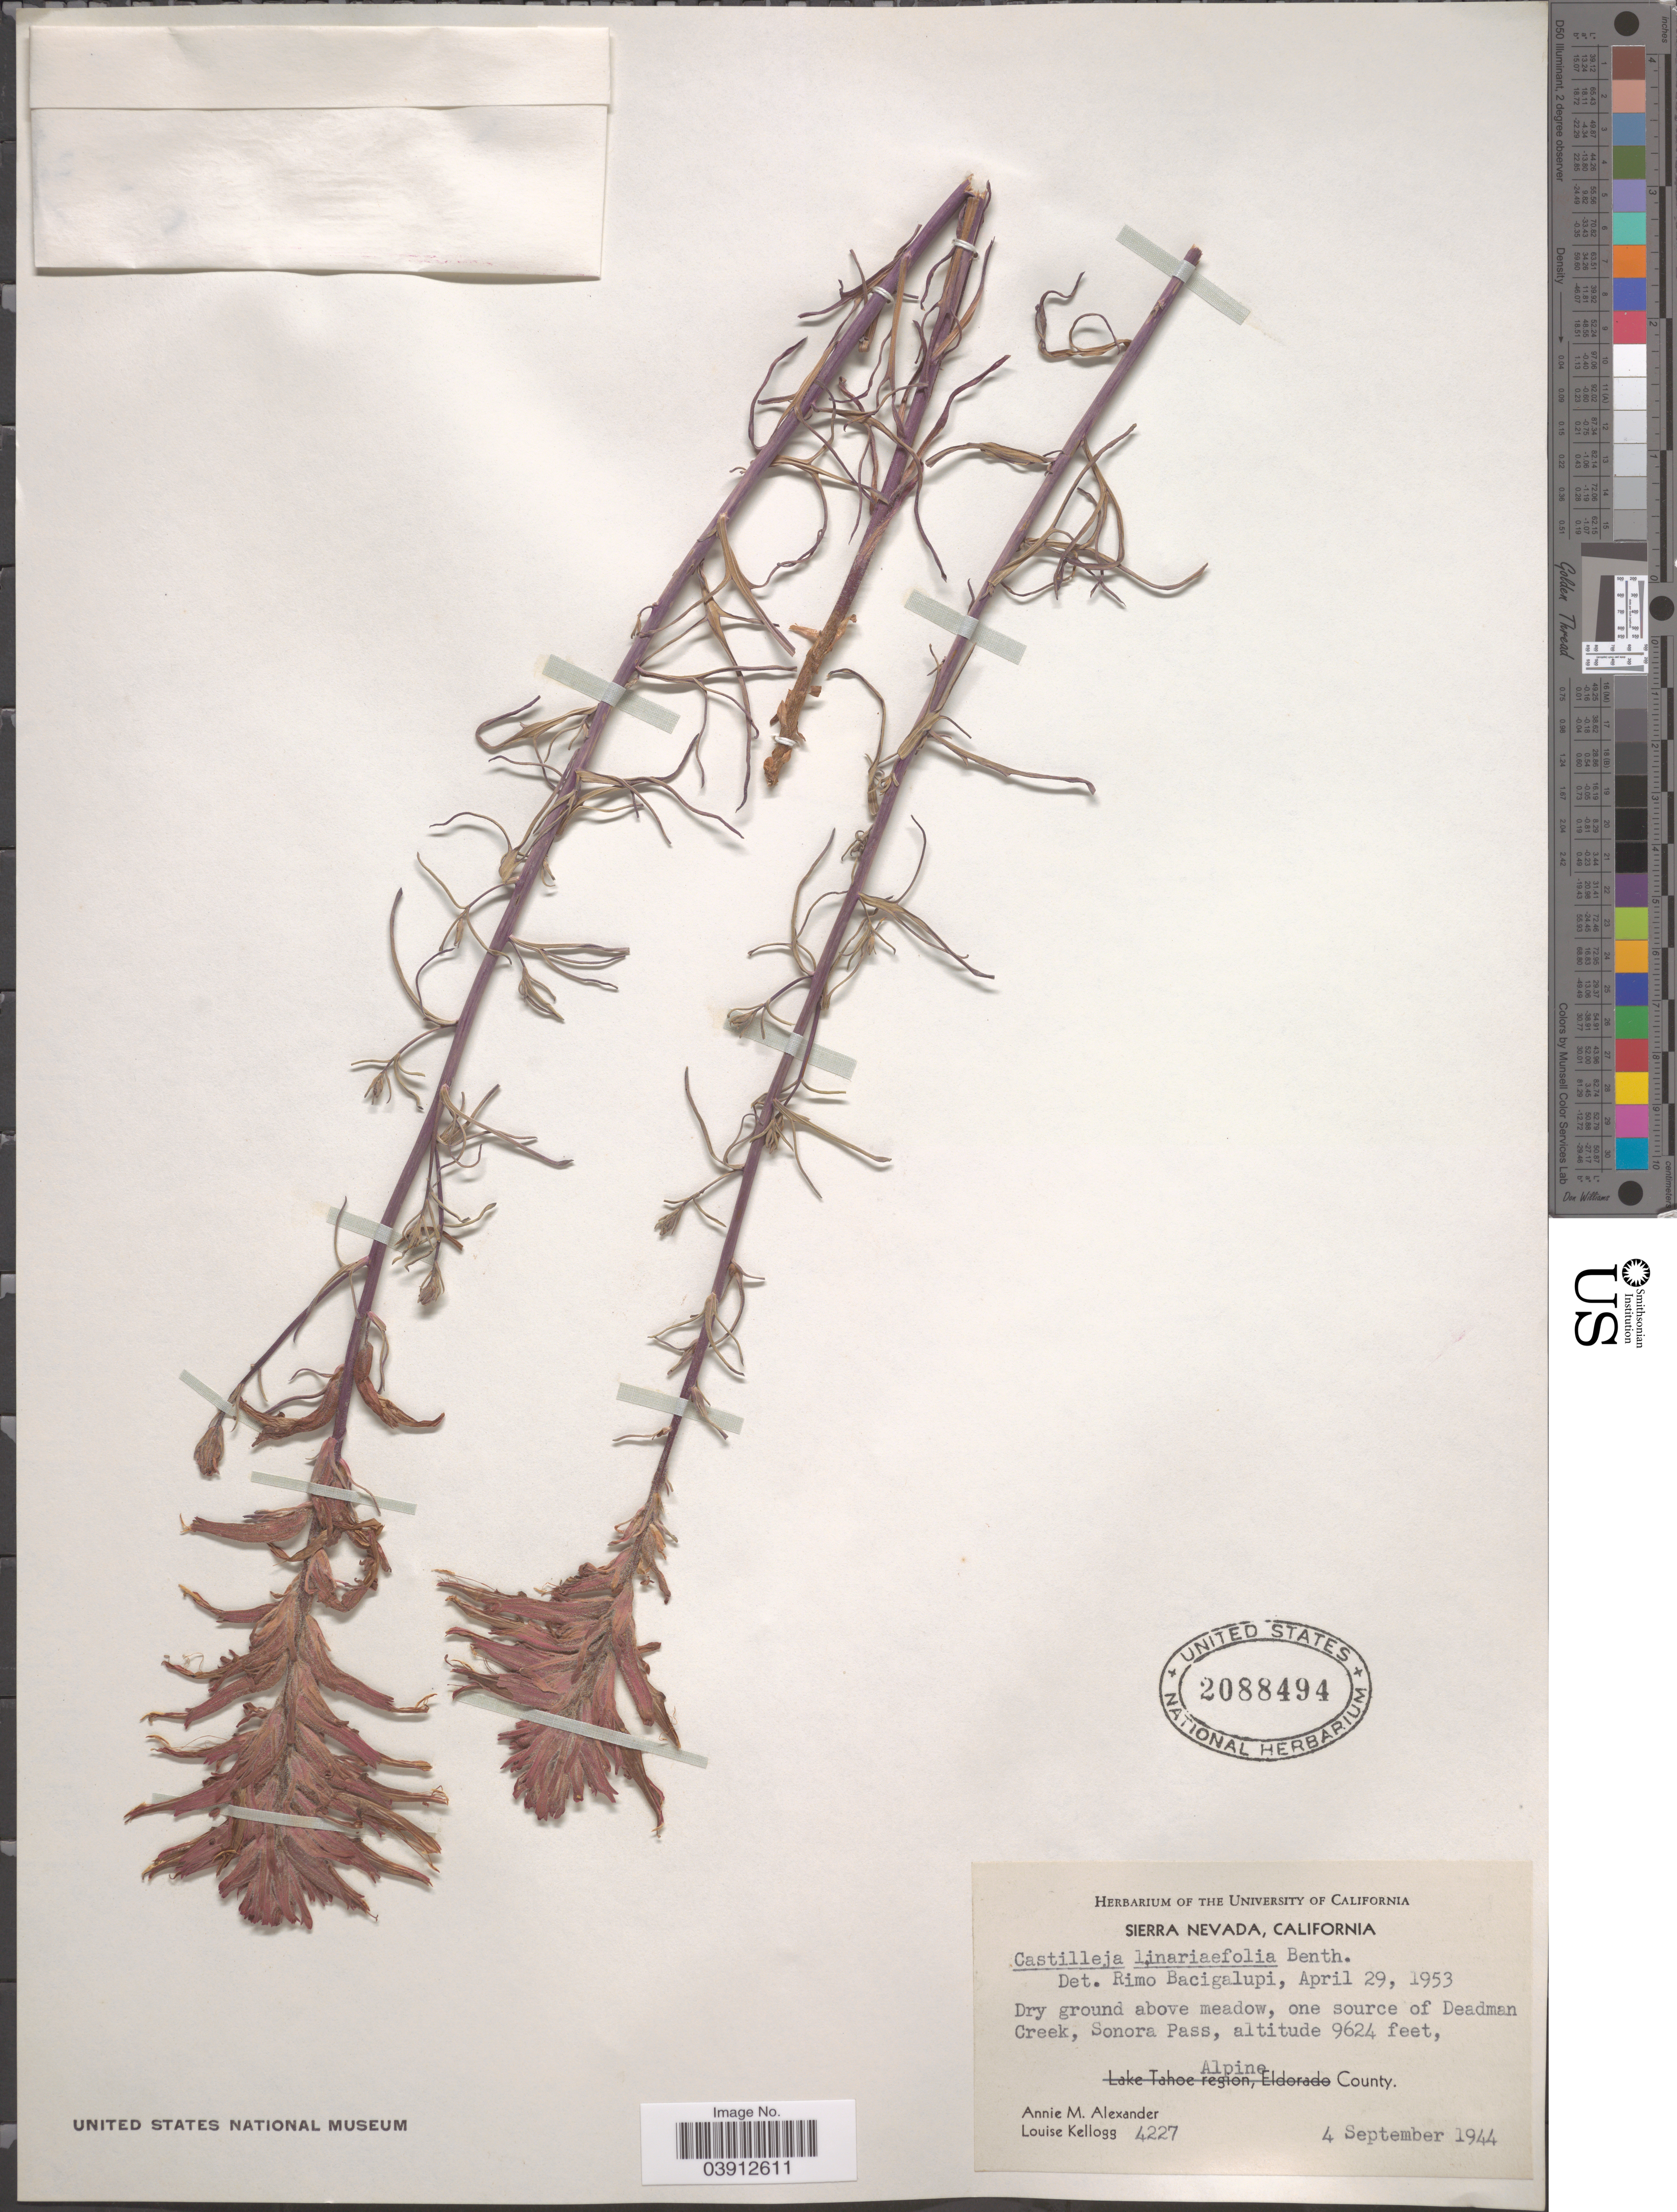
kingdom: Plantae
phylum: Tracheophyta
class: Magnoliopsida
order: Lamiales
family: Orobanchaceae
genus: Castilleja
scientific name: Castilleja linariifolia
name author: Benth.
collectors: A. M. Alexander & L. Kellogg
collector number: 4227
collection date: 1944-09-04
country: United States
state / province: California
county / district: Alpine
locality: Sierra Nevada. Dry ground above meadow, one source of Deadman Creek, Sonora Pass, Alpine County.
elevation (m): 2933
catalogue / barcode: US 2088494